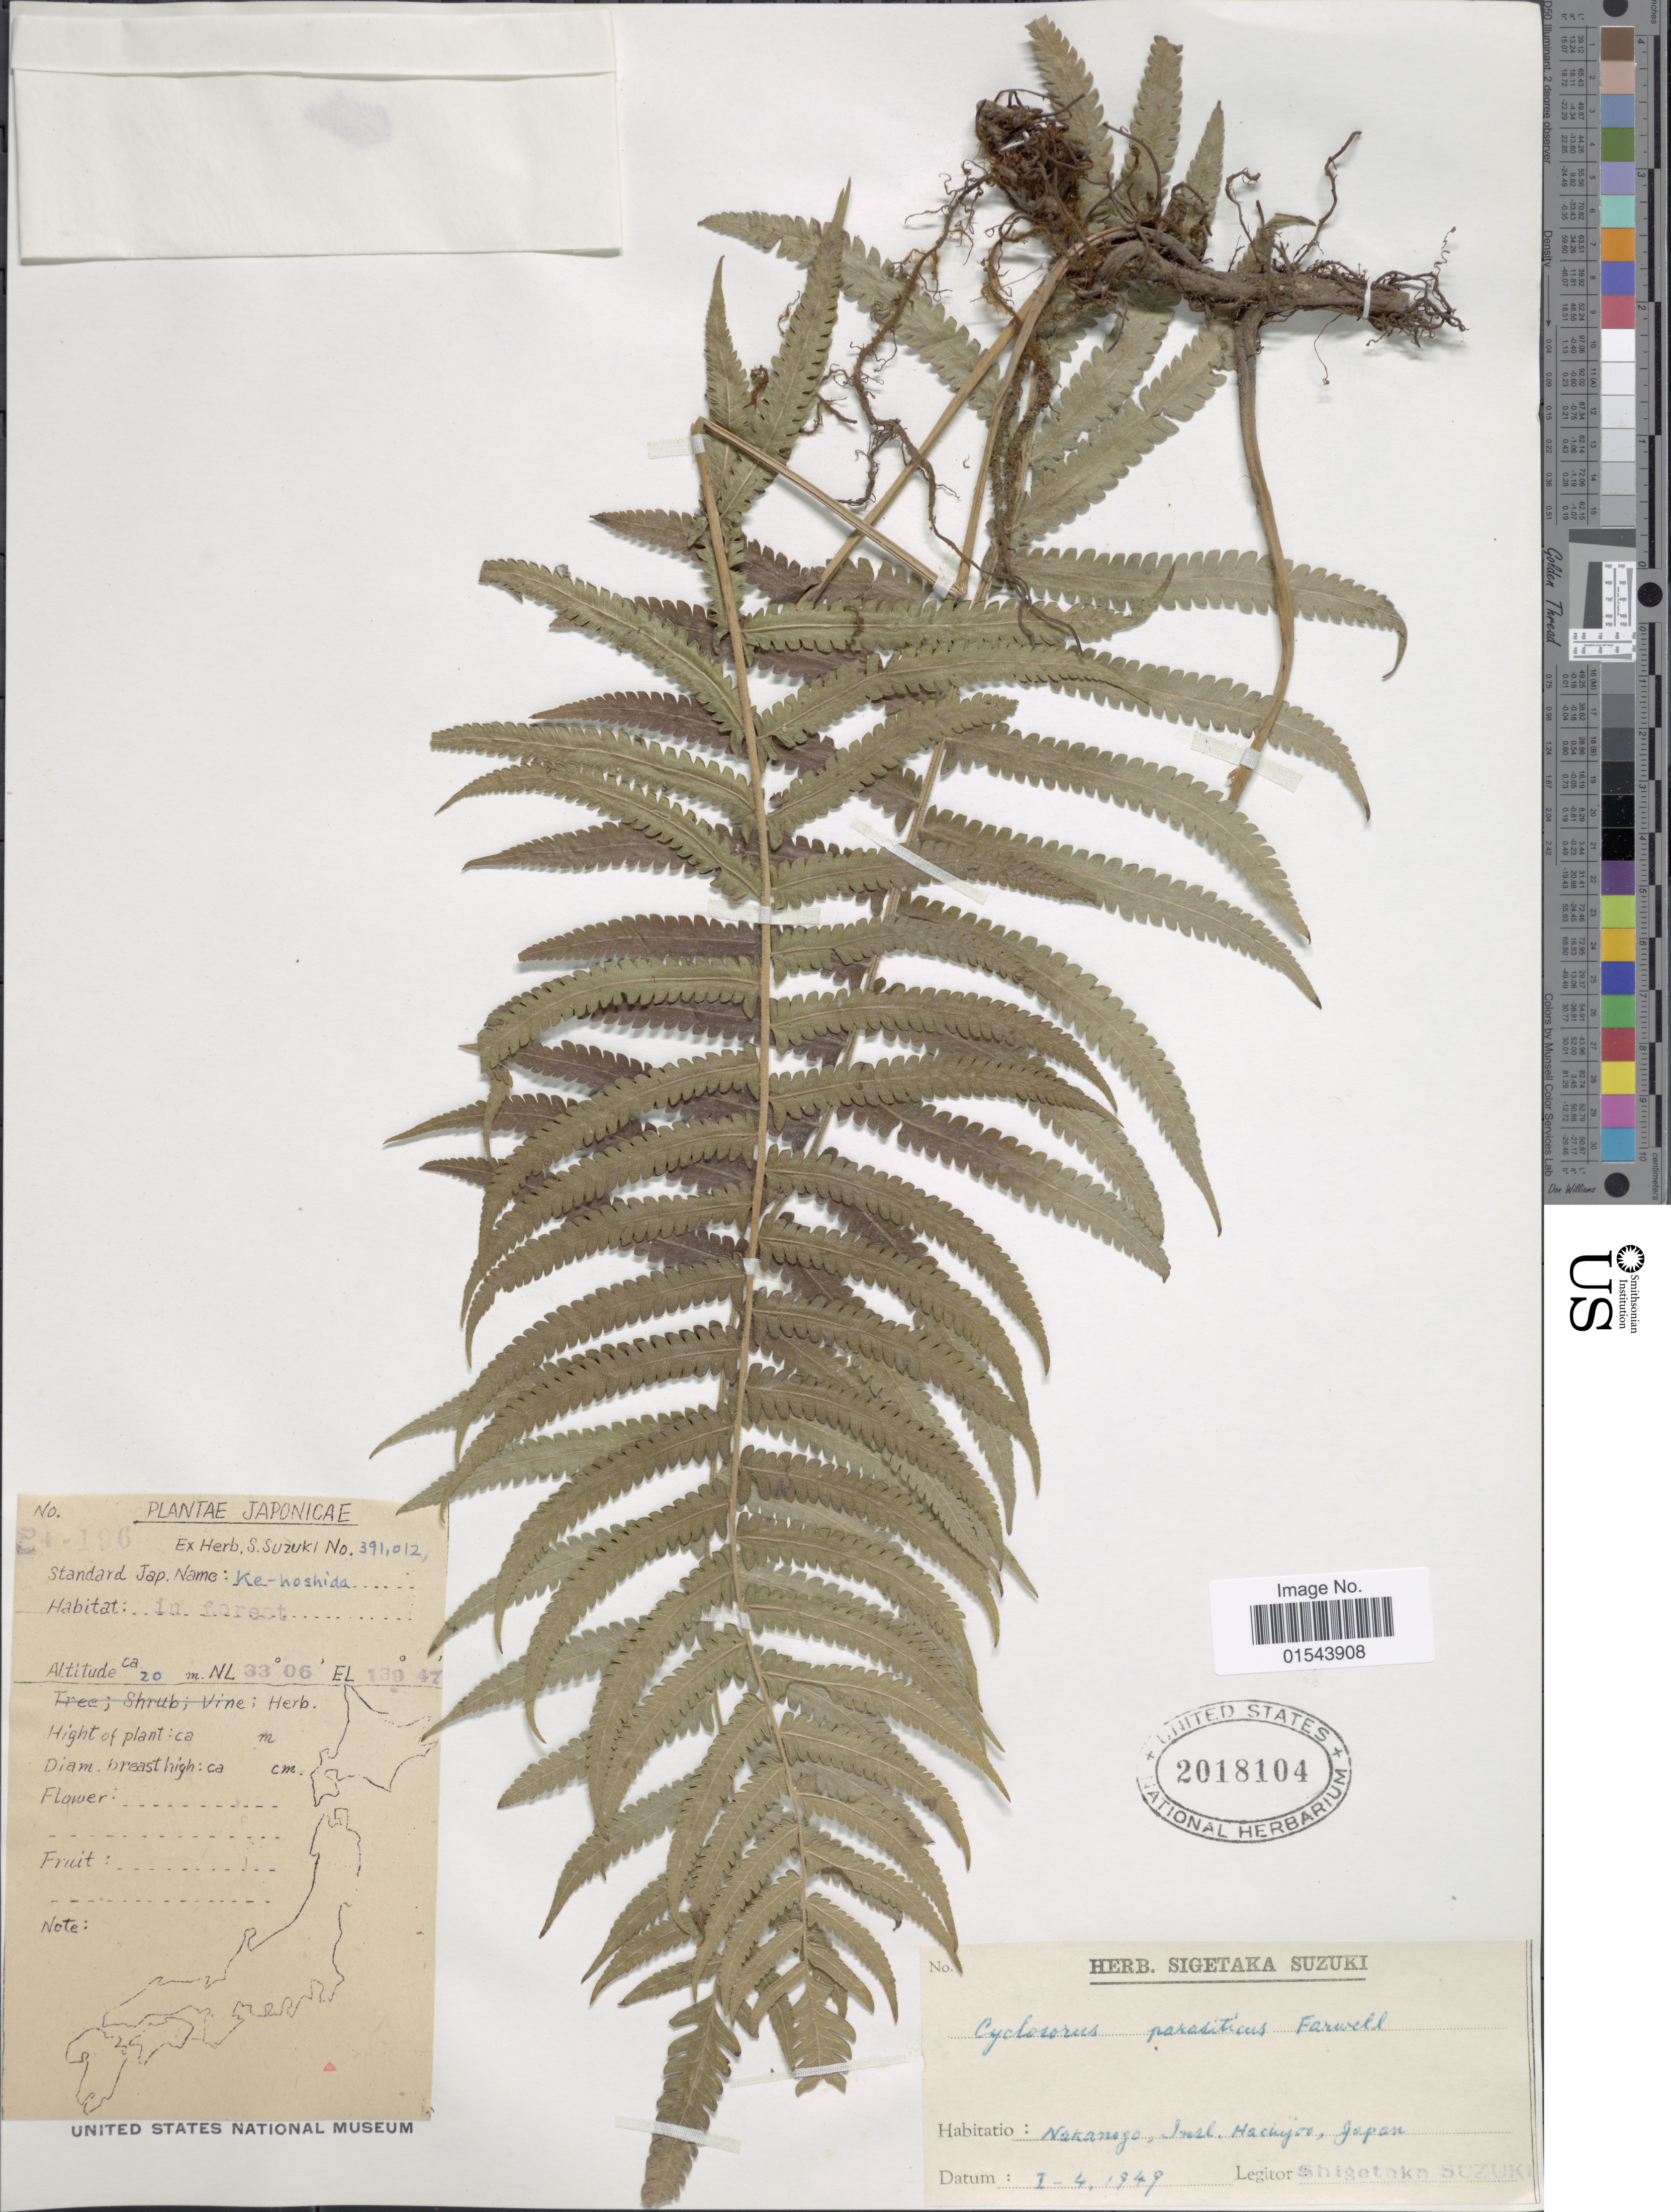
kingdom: Plantae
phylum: Tracheophyta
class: Polypodiopsida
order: Polypodiales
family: Thelypteridaceae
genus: Christella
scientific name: Christella parasitica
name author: (L.) H. Lév.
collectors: S. Suzuki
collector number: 391012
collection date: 1949-04-01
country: Japan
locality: Nakanego, Insl. Hachjoo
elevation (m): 20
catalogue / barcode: US 2018104